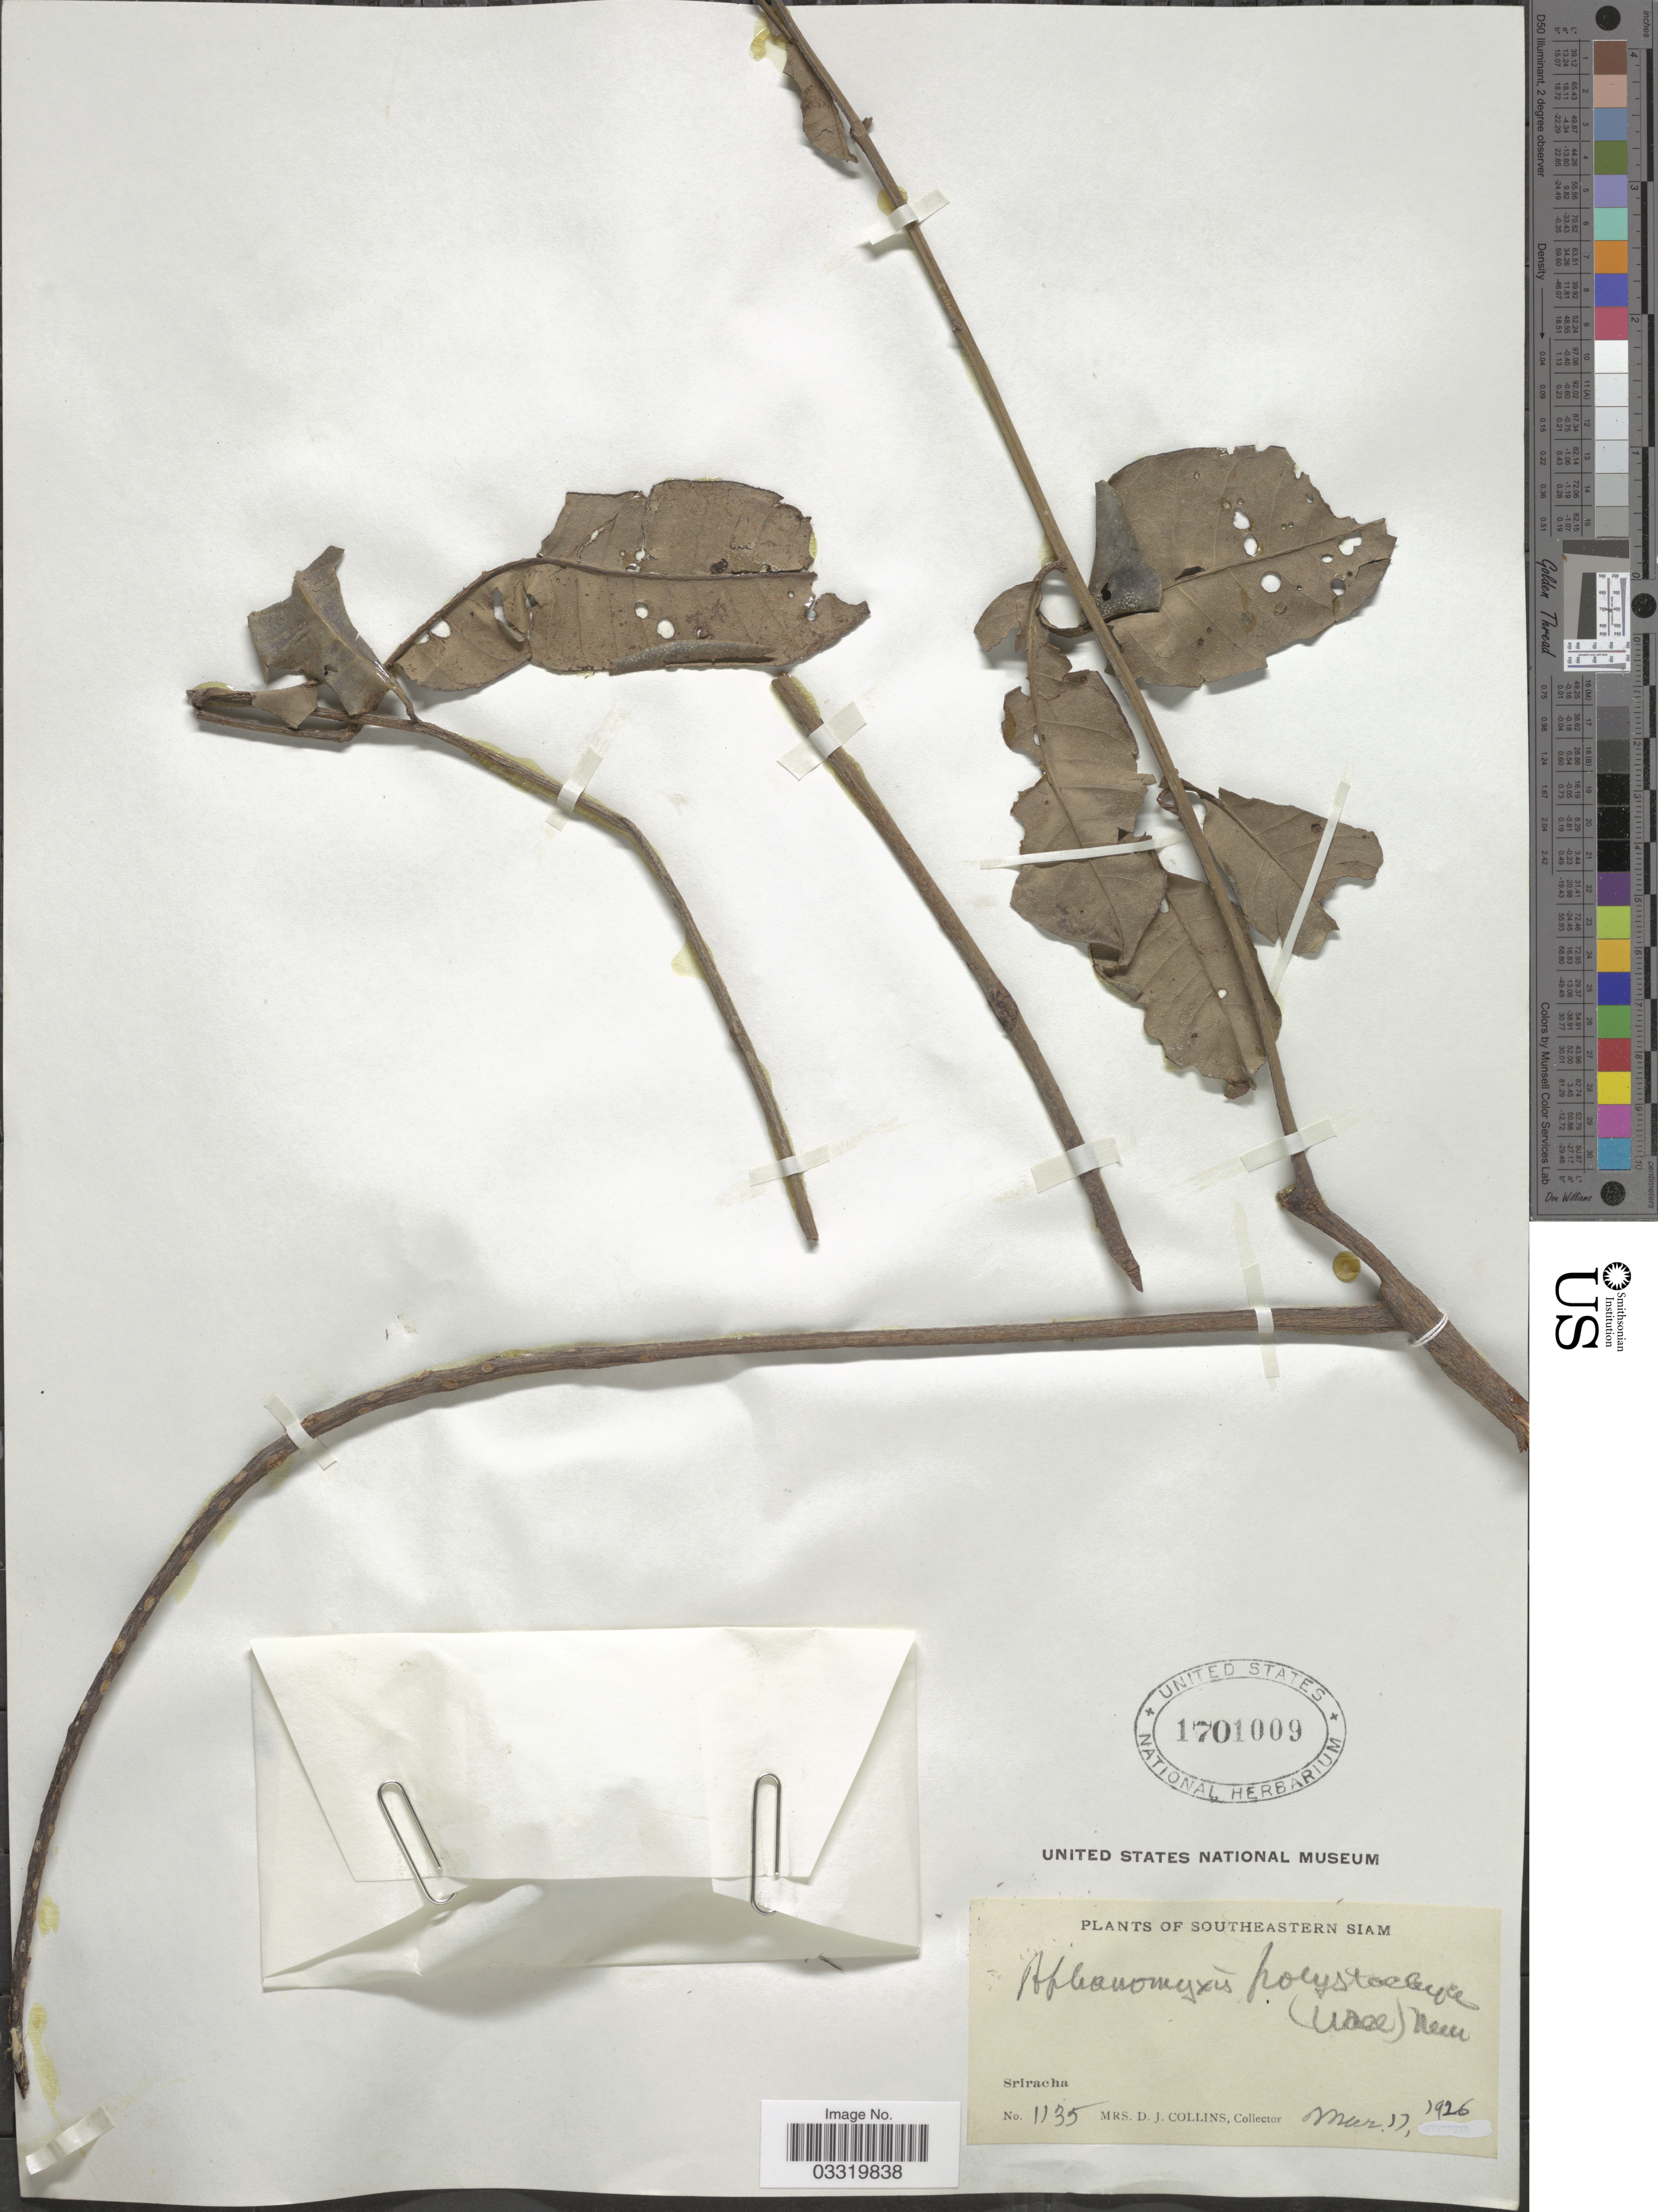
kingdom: Plantae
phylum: Tracheophyta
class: Magnoliopsida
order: Sapindales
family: Meliaceae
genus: Aphanamixis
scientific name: Aphanamixis polystachya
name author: (Wall.) R. Parker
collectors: Mrs. D. J. Collins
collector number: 1135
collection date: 1926-03-17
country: Thailand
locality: Southeastern Siam, Sriracha.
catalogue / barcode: US 1701009